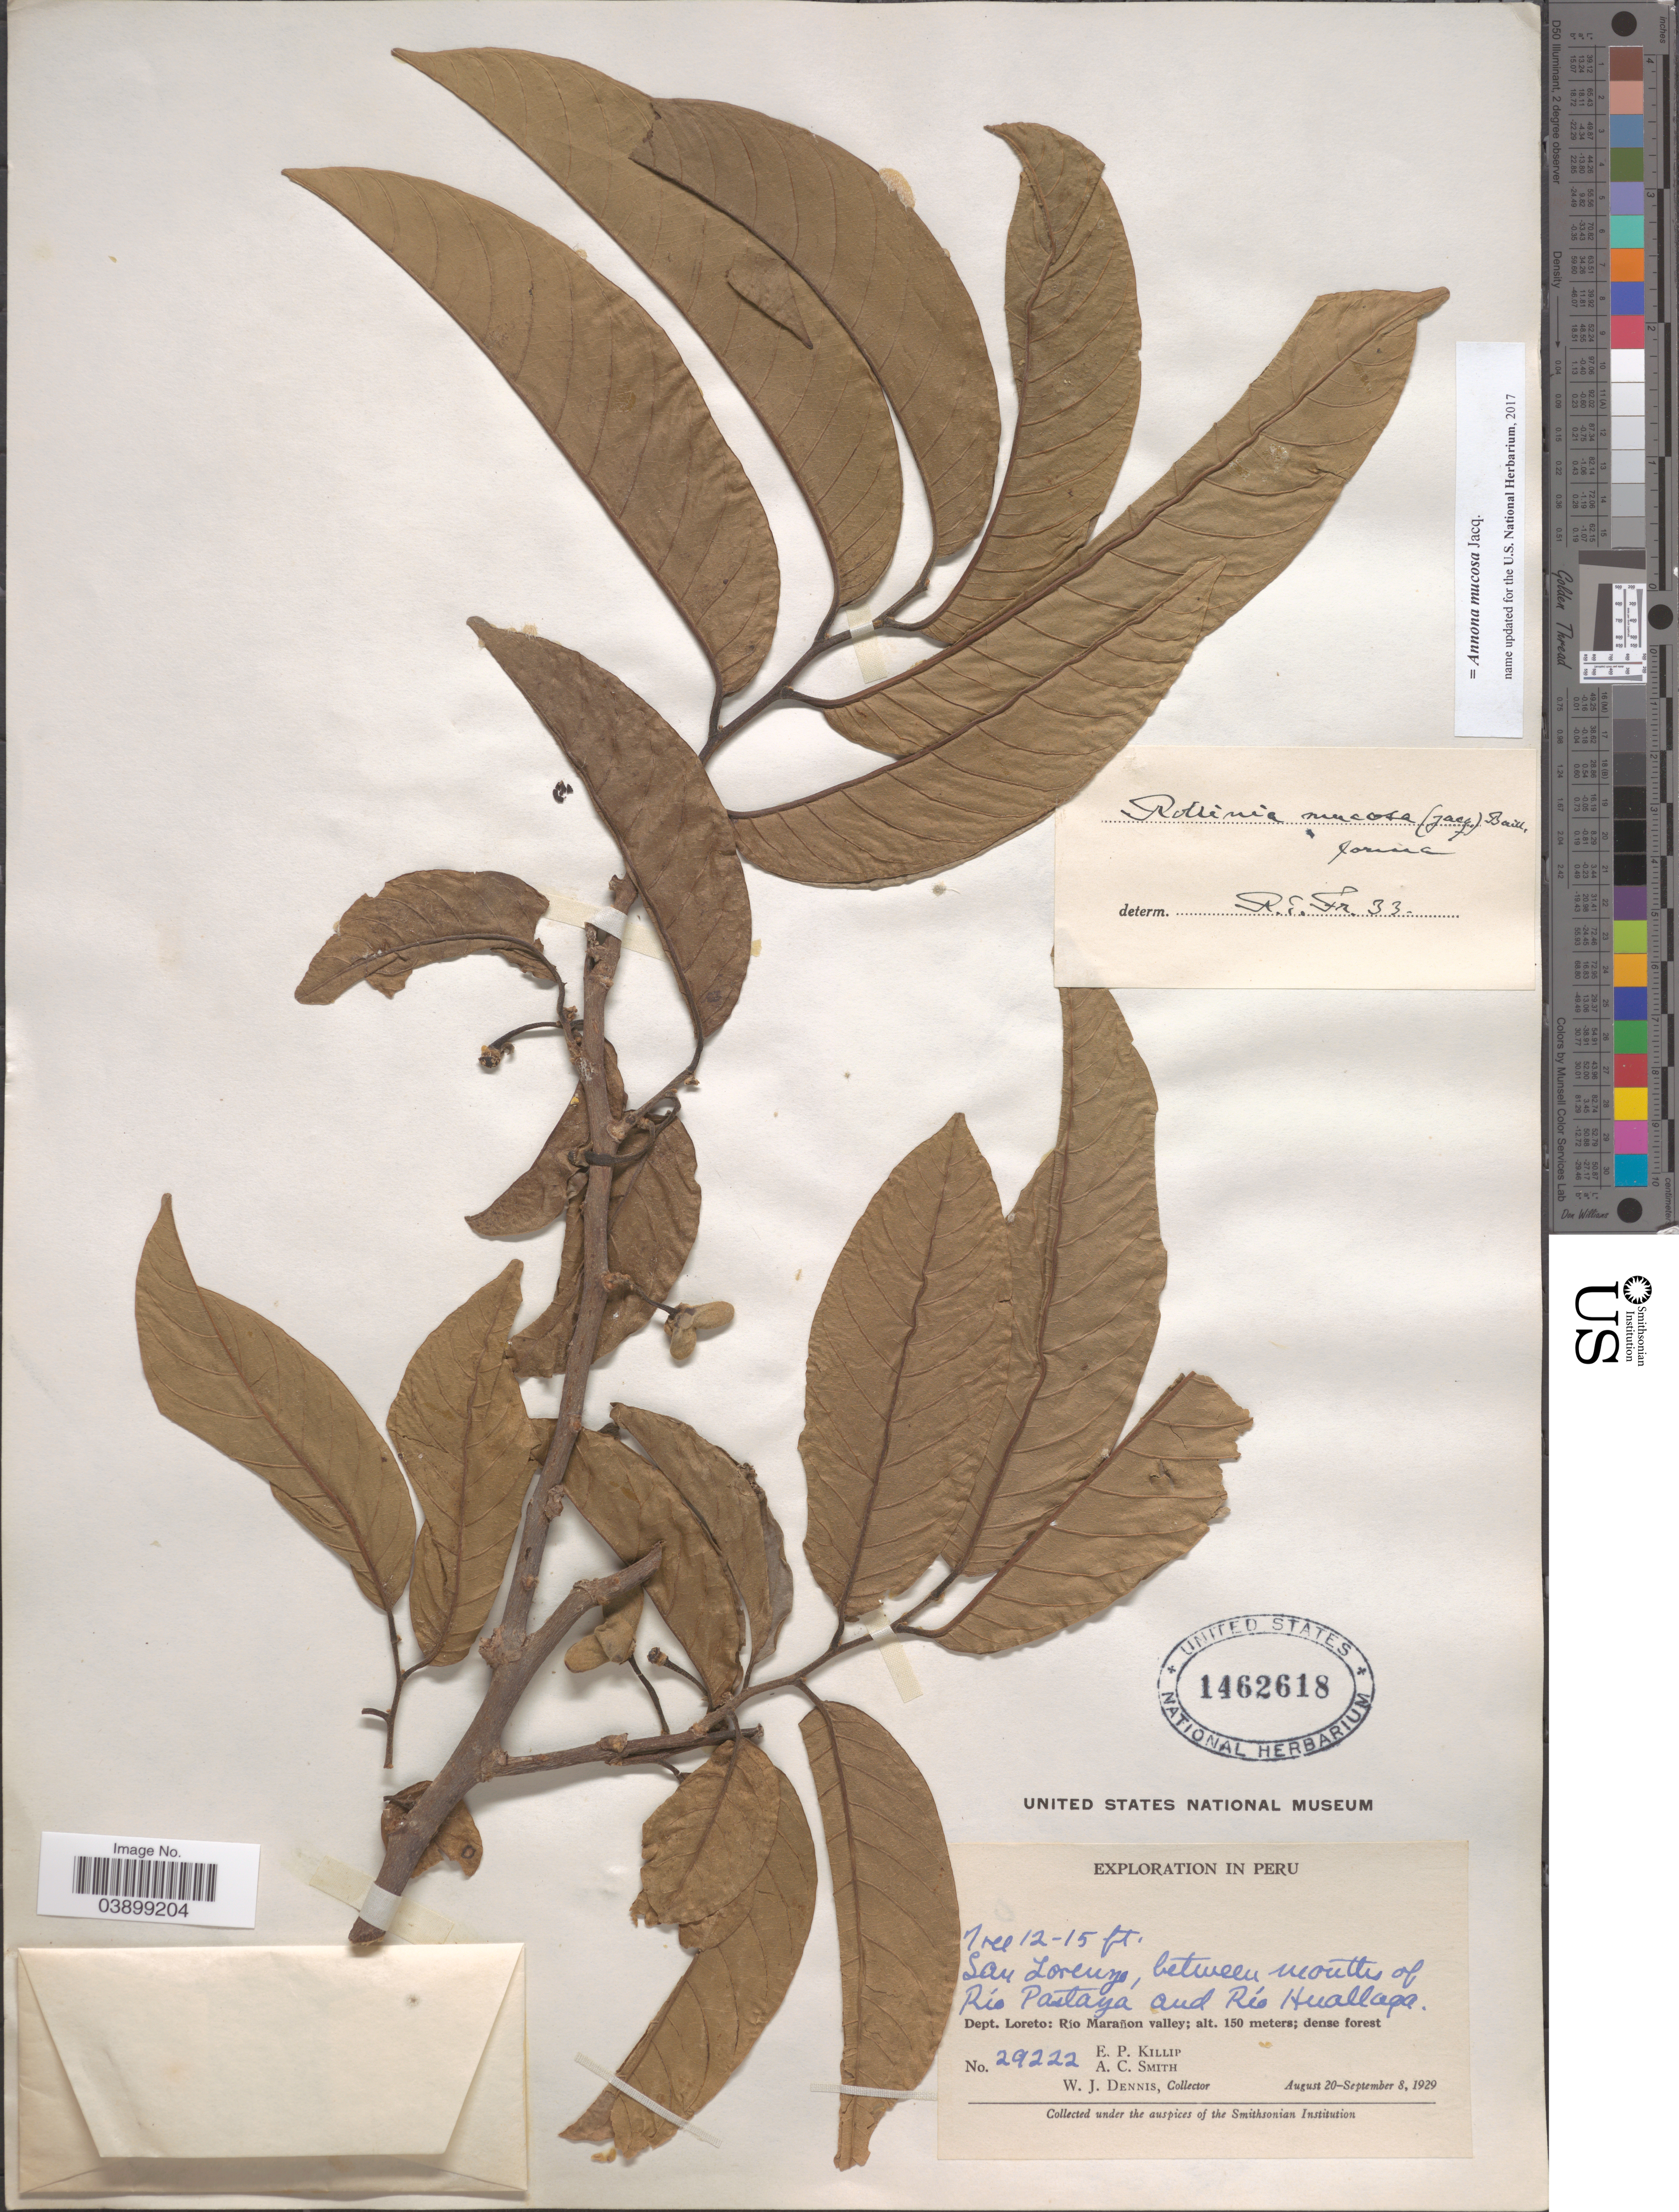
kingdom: Plantae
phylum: Tracheophyta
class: Magnoliopsida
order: Magnoliales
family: Annonaceae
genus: Annona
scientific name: Annona mucosa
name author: Jacq.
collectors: E. P. Killip, A. C. Smith & W. J. Dennis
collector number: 29222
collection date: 1929-08-20/1929-09-08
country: Peru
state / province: Loreto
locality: San Lorenzo, between mouths of Río Pastaya and Río Huallaga. Dept. Loreto: Río Marañon valley.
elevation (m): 150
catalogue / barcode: US 1462618